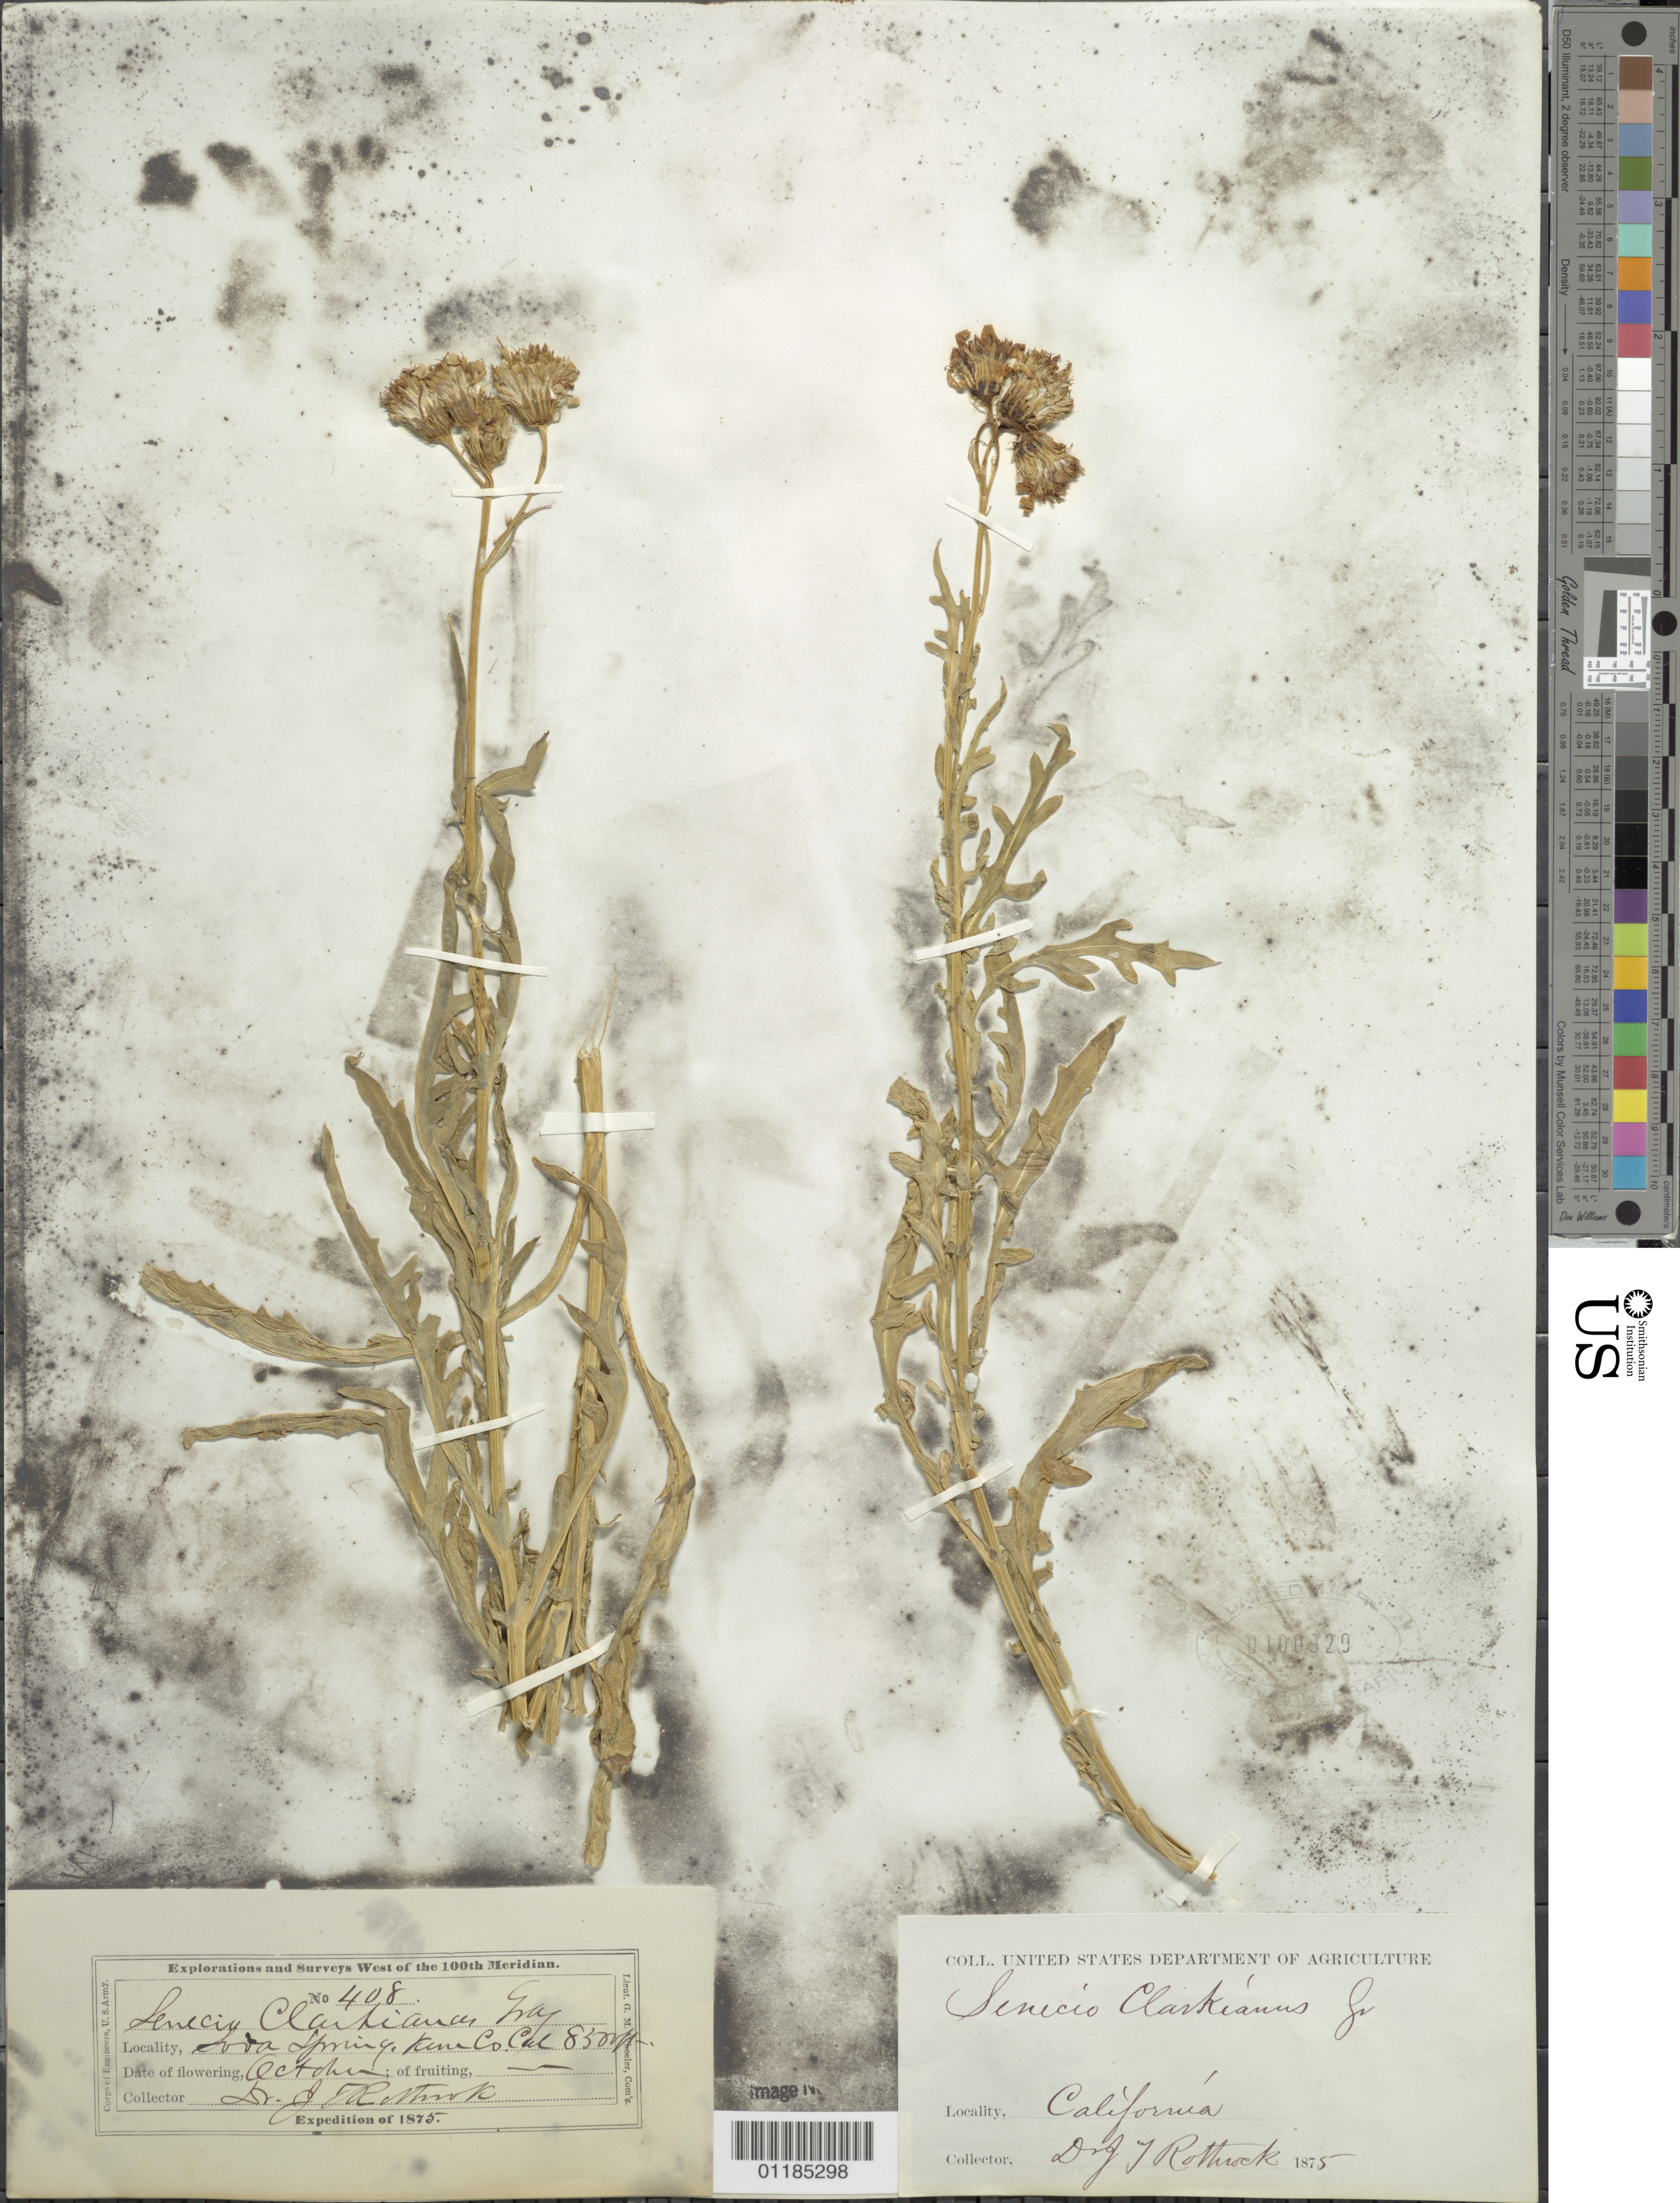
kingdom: Plantae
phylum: Tracheophyta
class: Magnoliopsida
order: Asterales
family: Asteraceae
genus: Senecio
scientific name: Senecio clarkianus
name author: A. Gray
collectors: J. T. Rothrock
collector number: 408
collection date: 1875-10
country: United States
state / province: California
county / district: Kern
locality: Soda Spring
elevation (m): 2591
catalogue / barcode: US 100929